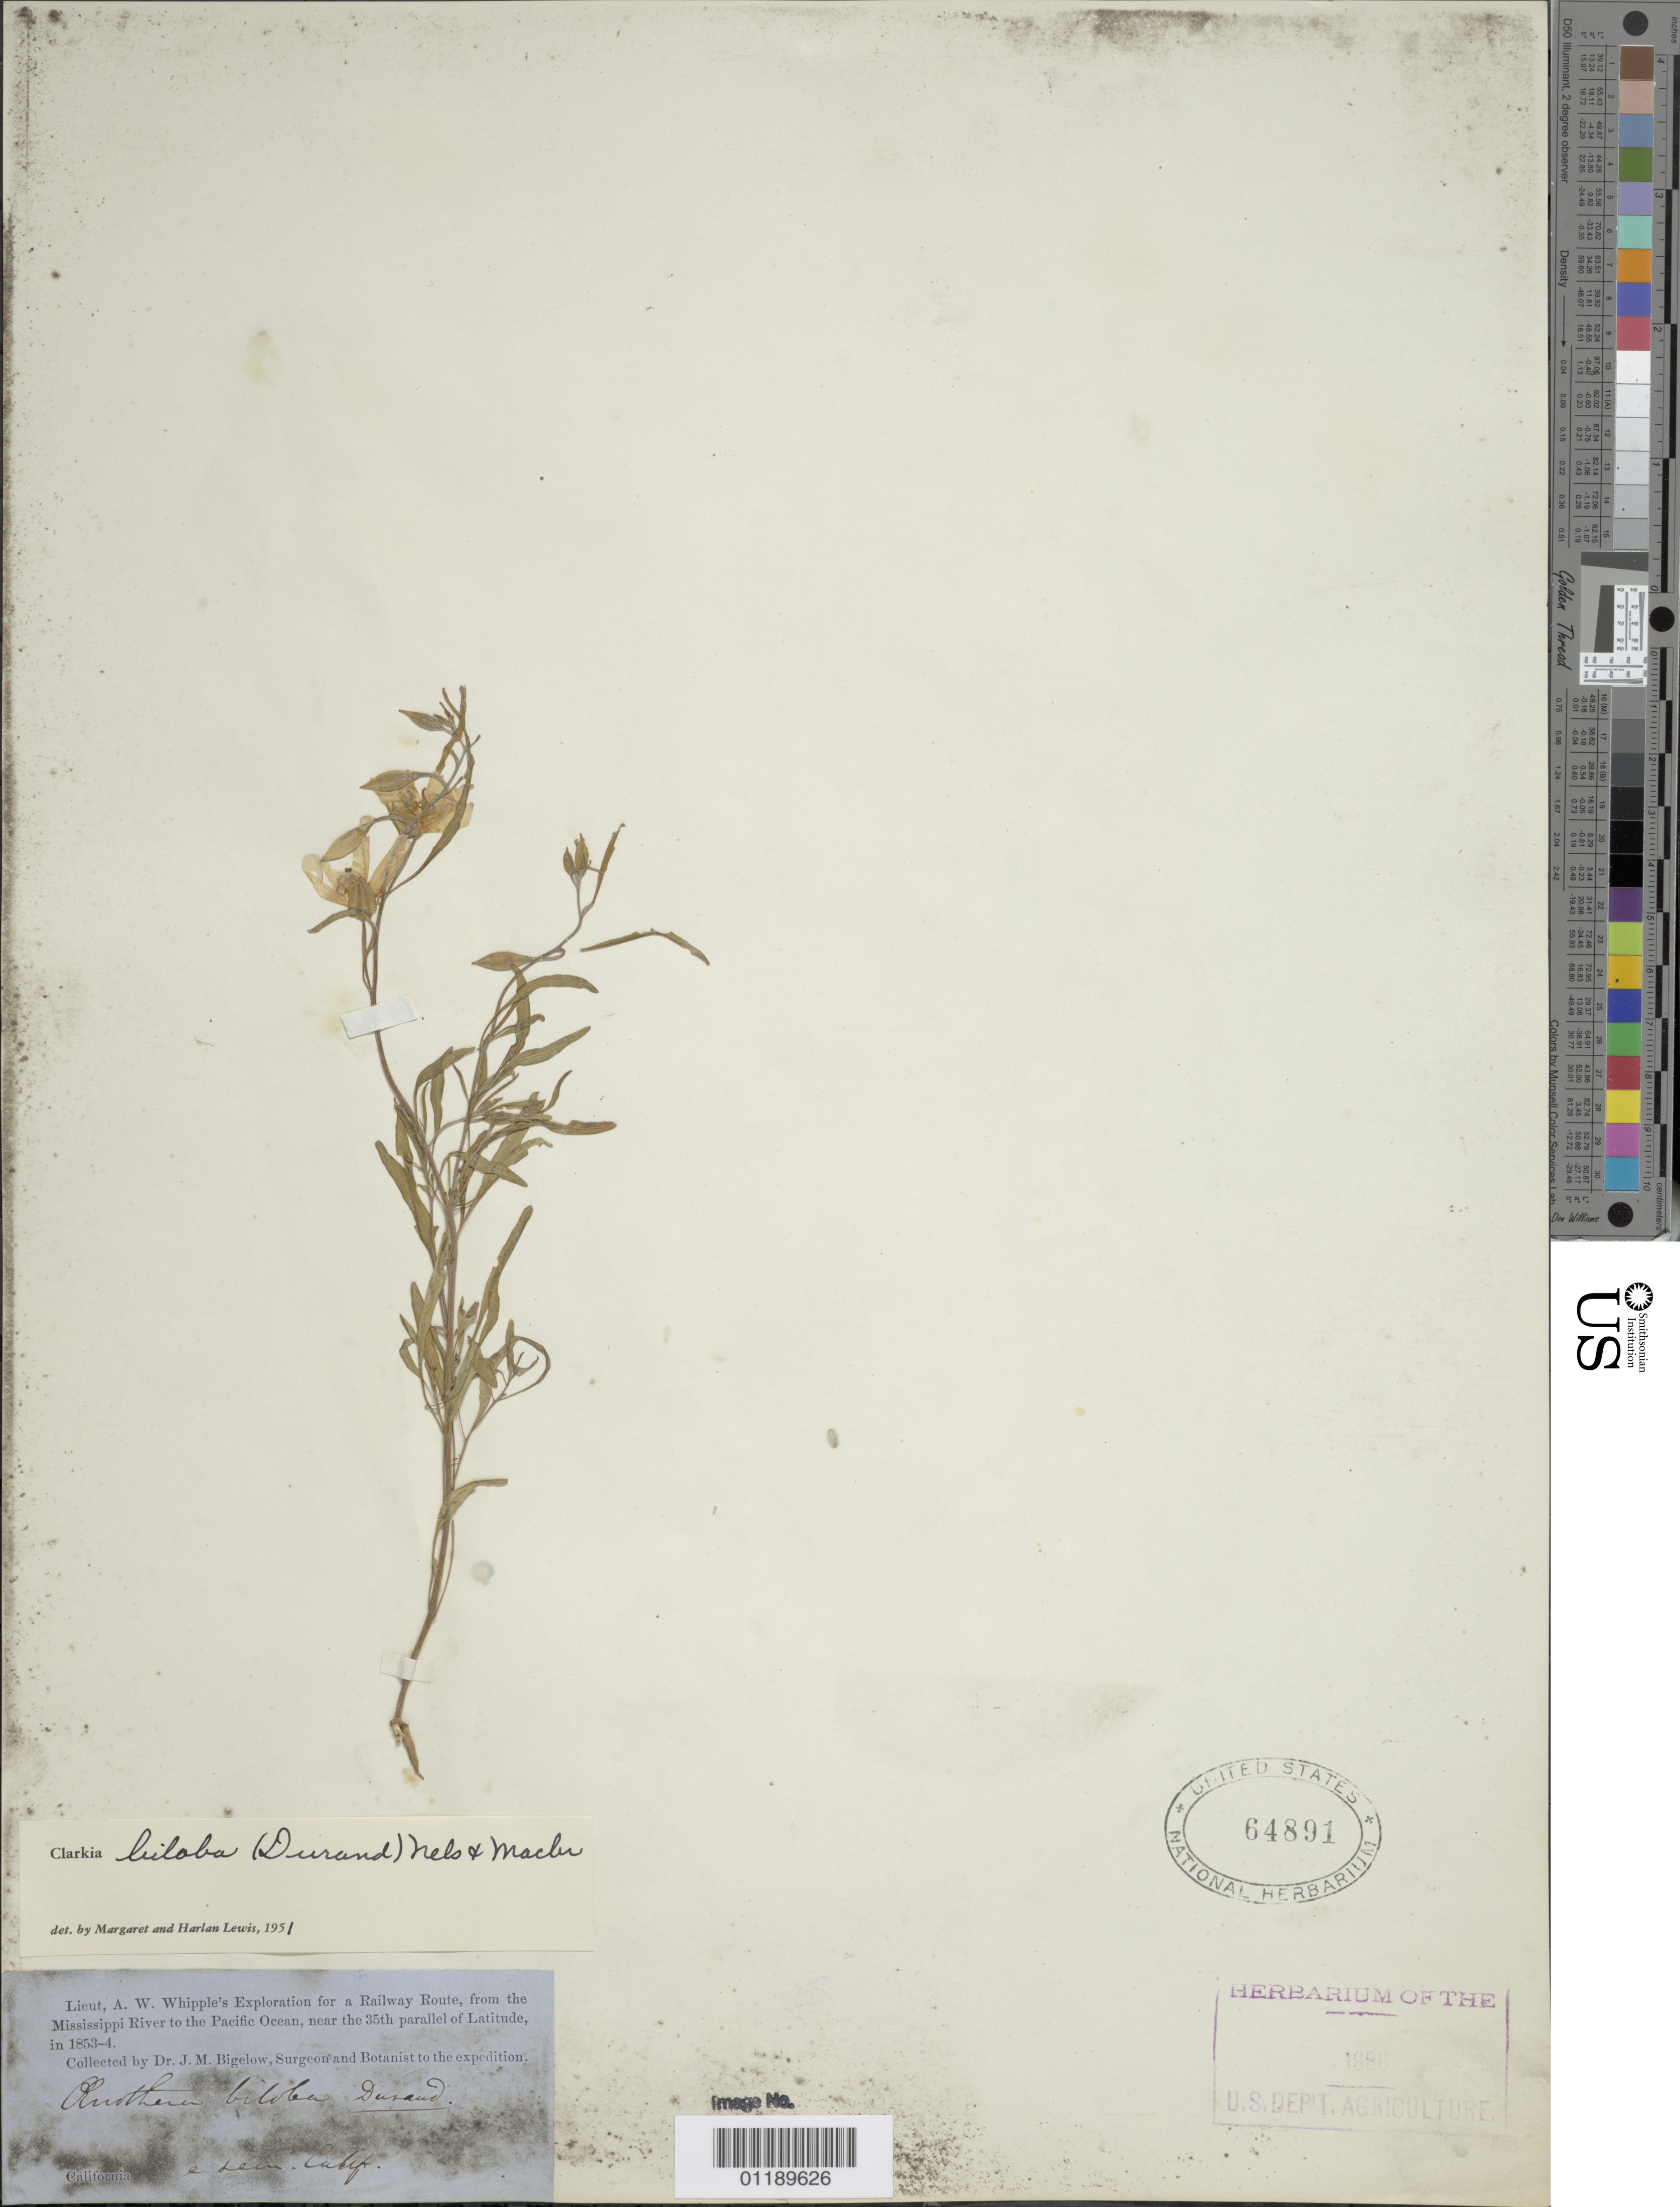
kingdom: Plantae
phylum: Tracheophyta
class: Magnoliopsida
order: Myrtales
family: Onagraceae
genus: Clarkia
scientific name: Clarkia biloba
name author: (Durand) A. Nelson & J.F. Macbr.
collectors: J. M. Bigelow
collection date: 1853/1854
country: United States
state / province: California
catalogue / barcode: US 64891